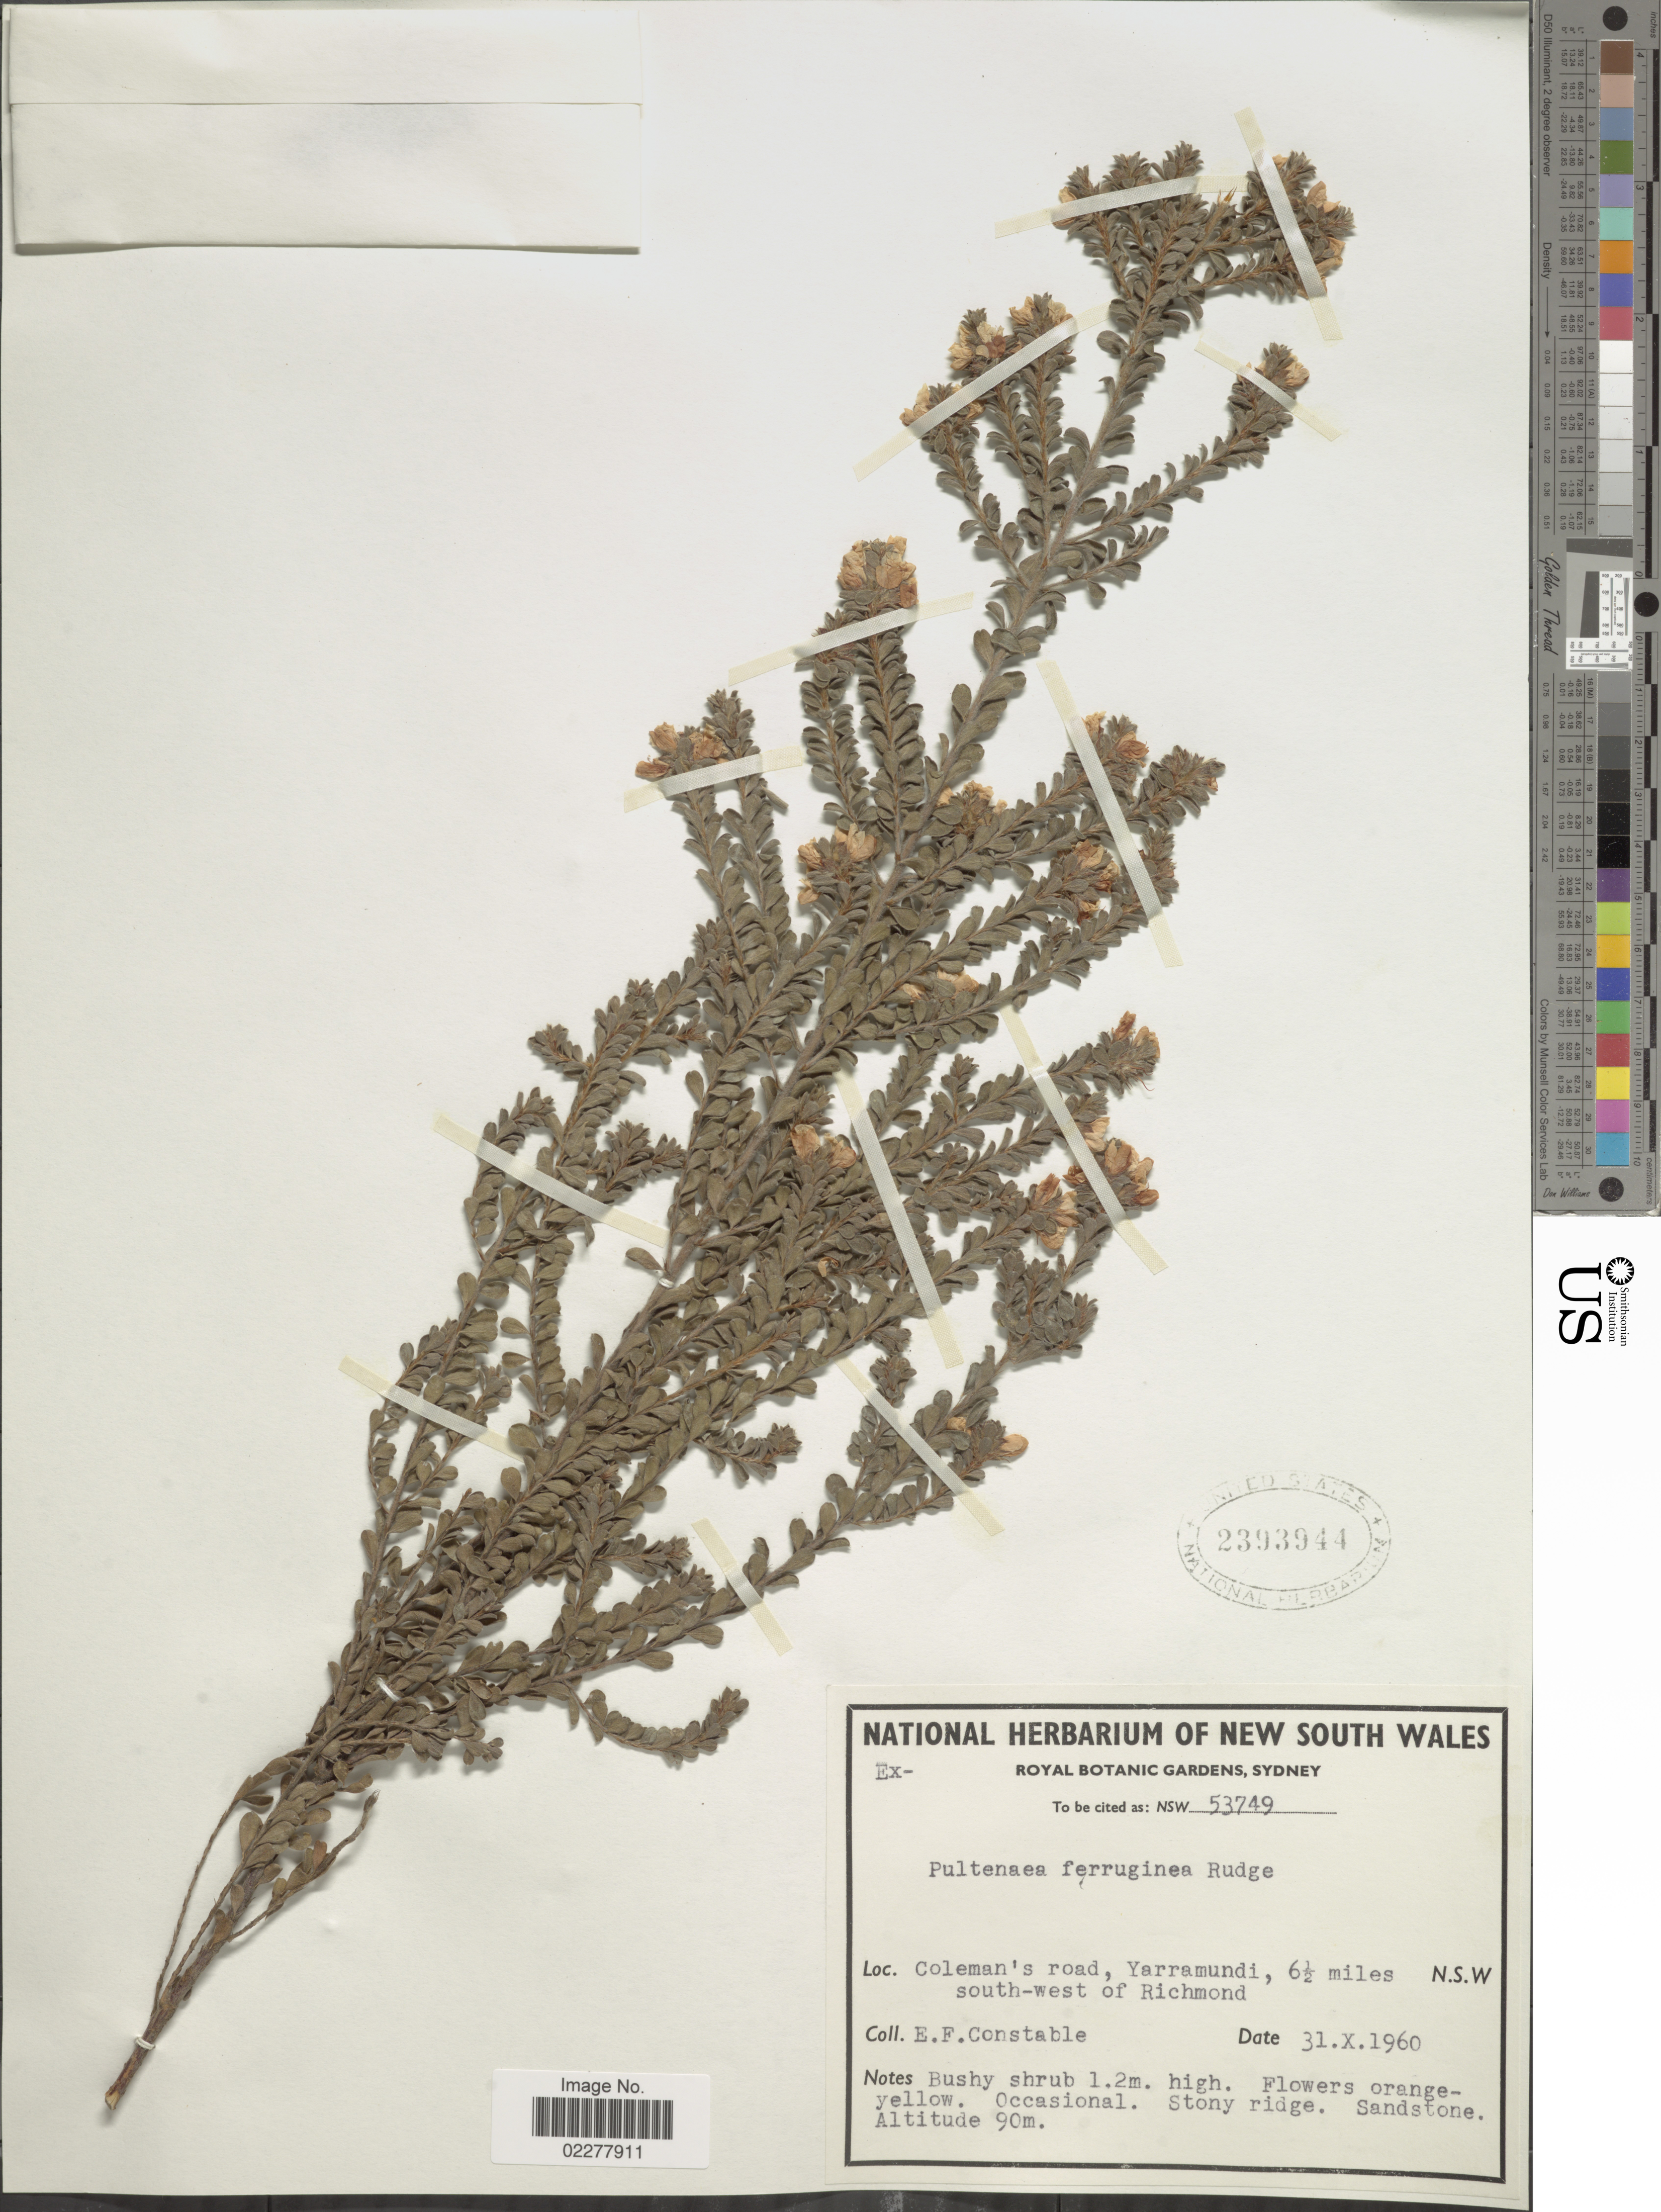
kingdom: Plantae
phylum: Tracheophyta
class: Magnoliopsida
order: Fabales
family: Fabaceae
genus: Pultenaea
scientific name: Pultenaea ferruginea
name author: Rudge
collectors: E. F. Constable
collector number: NSW 53749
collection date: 1960-10-31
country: Australia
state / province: New South Wales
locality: Coleman's road, Yarramundi, 6 1/2 miles south-west of Richmond. N.S.W.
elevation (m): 90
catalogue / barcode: US 2393944